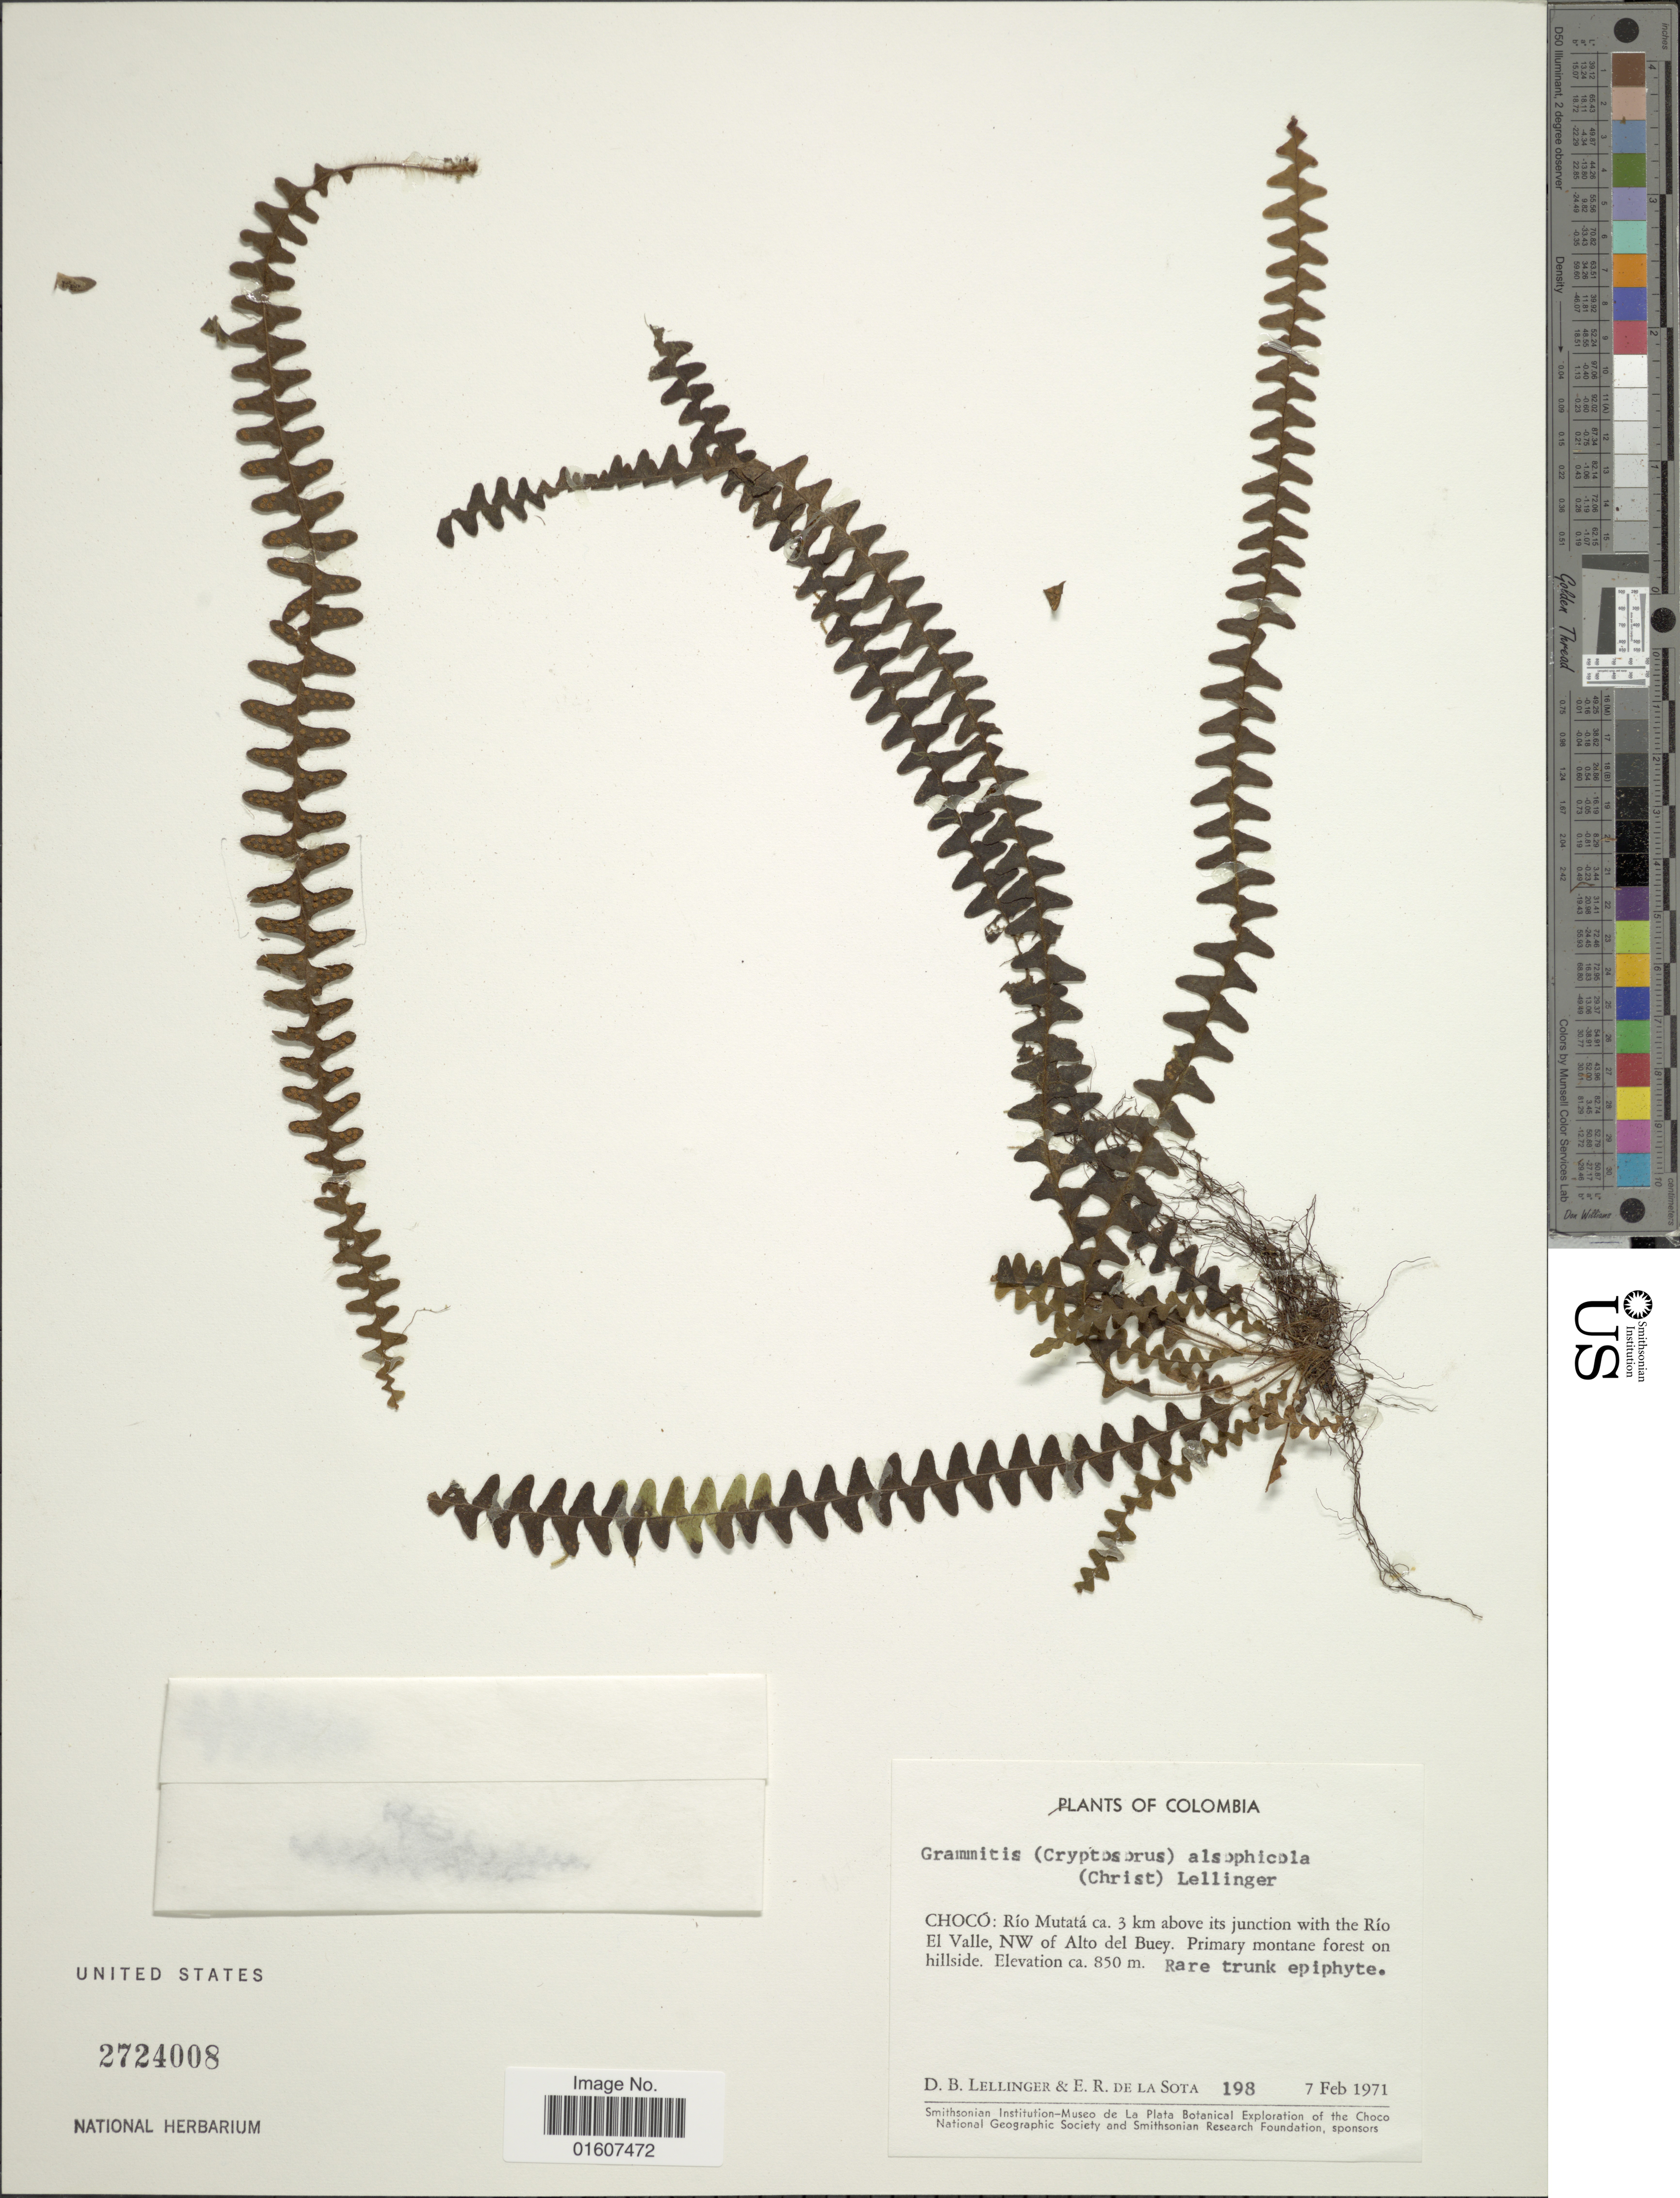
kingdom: Plantae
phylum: Tracheophyta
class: Polypodiopsida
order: Polypodiales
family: Polypodiaceae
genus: Terpsichore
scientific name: Terpsichore alsophilicola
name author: (Christ) A.R. Sm.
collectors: D. B. Lellinger & E. R. de la Sota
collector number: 198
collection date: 1971-02-07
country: Colombia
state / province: Chocó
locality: Río Mutatá ca. 3 km above its junction with the Río El Valle, NW of Alto del Buey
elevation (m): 850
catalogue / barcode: US 2724008